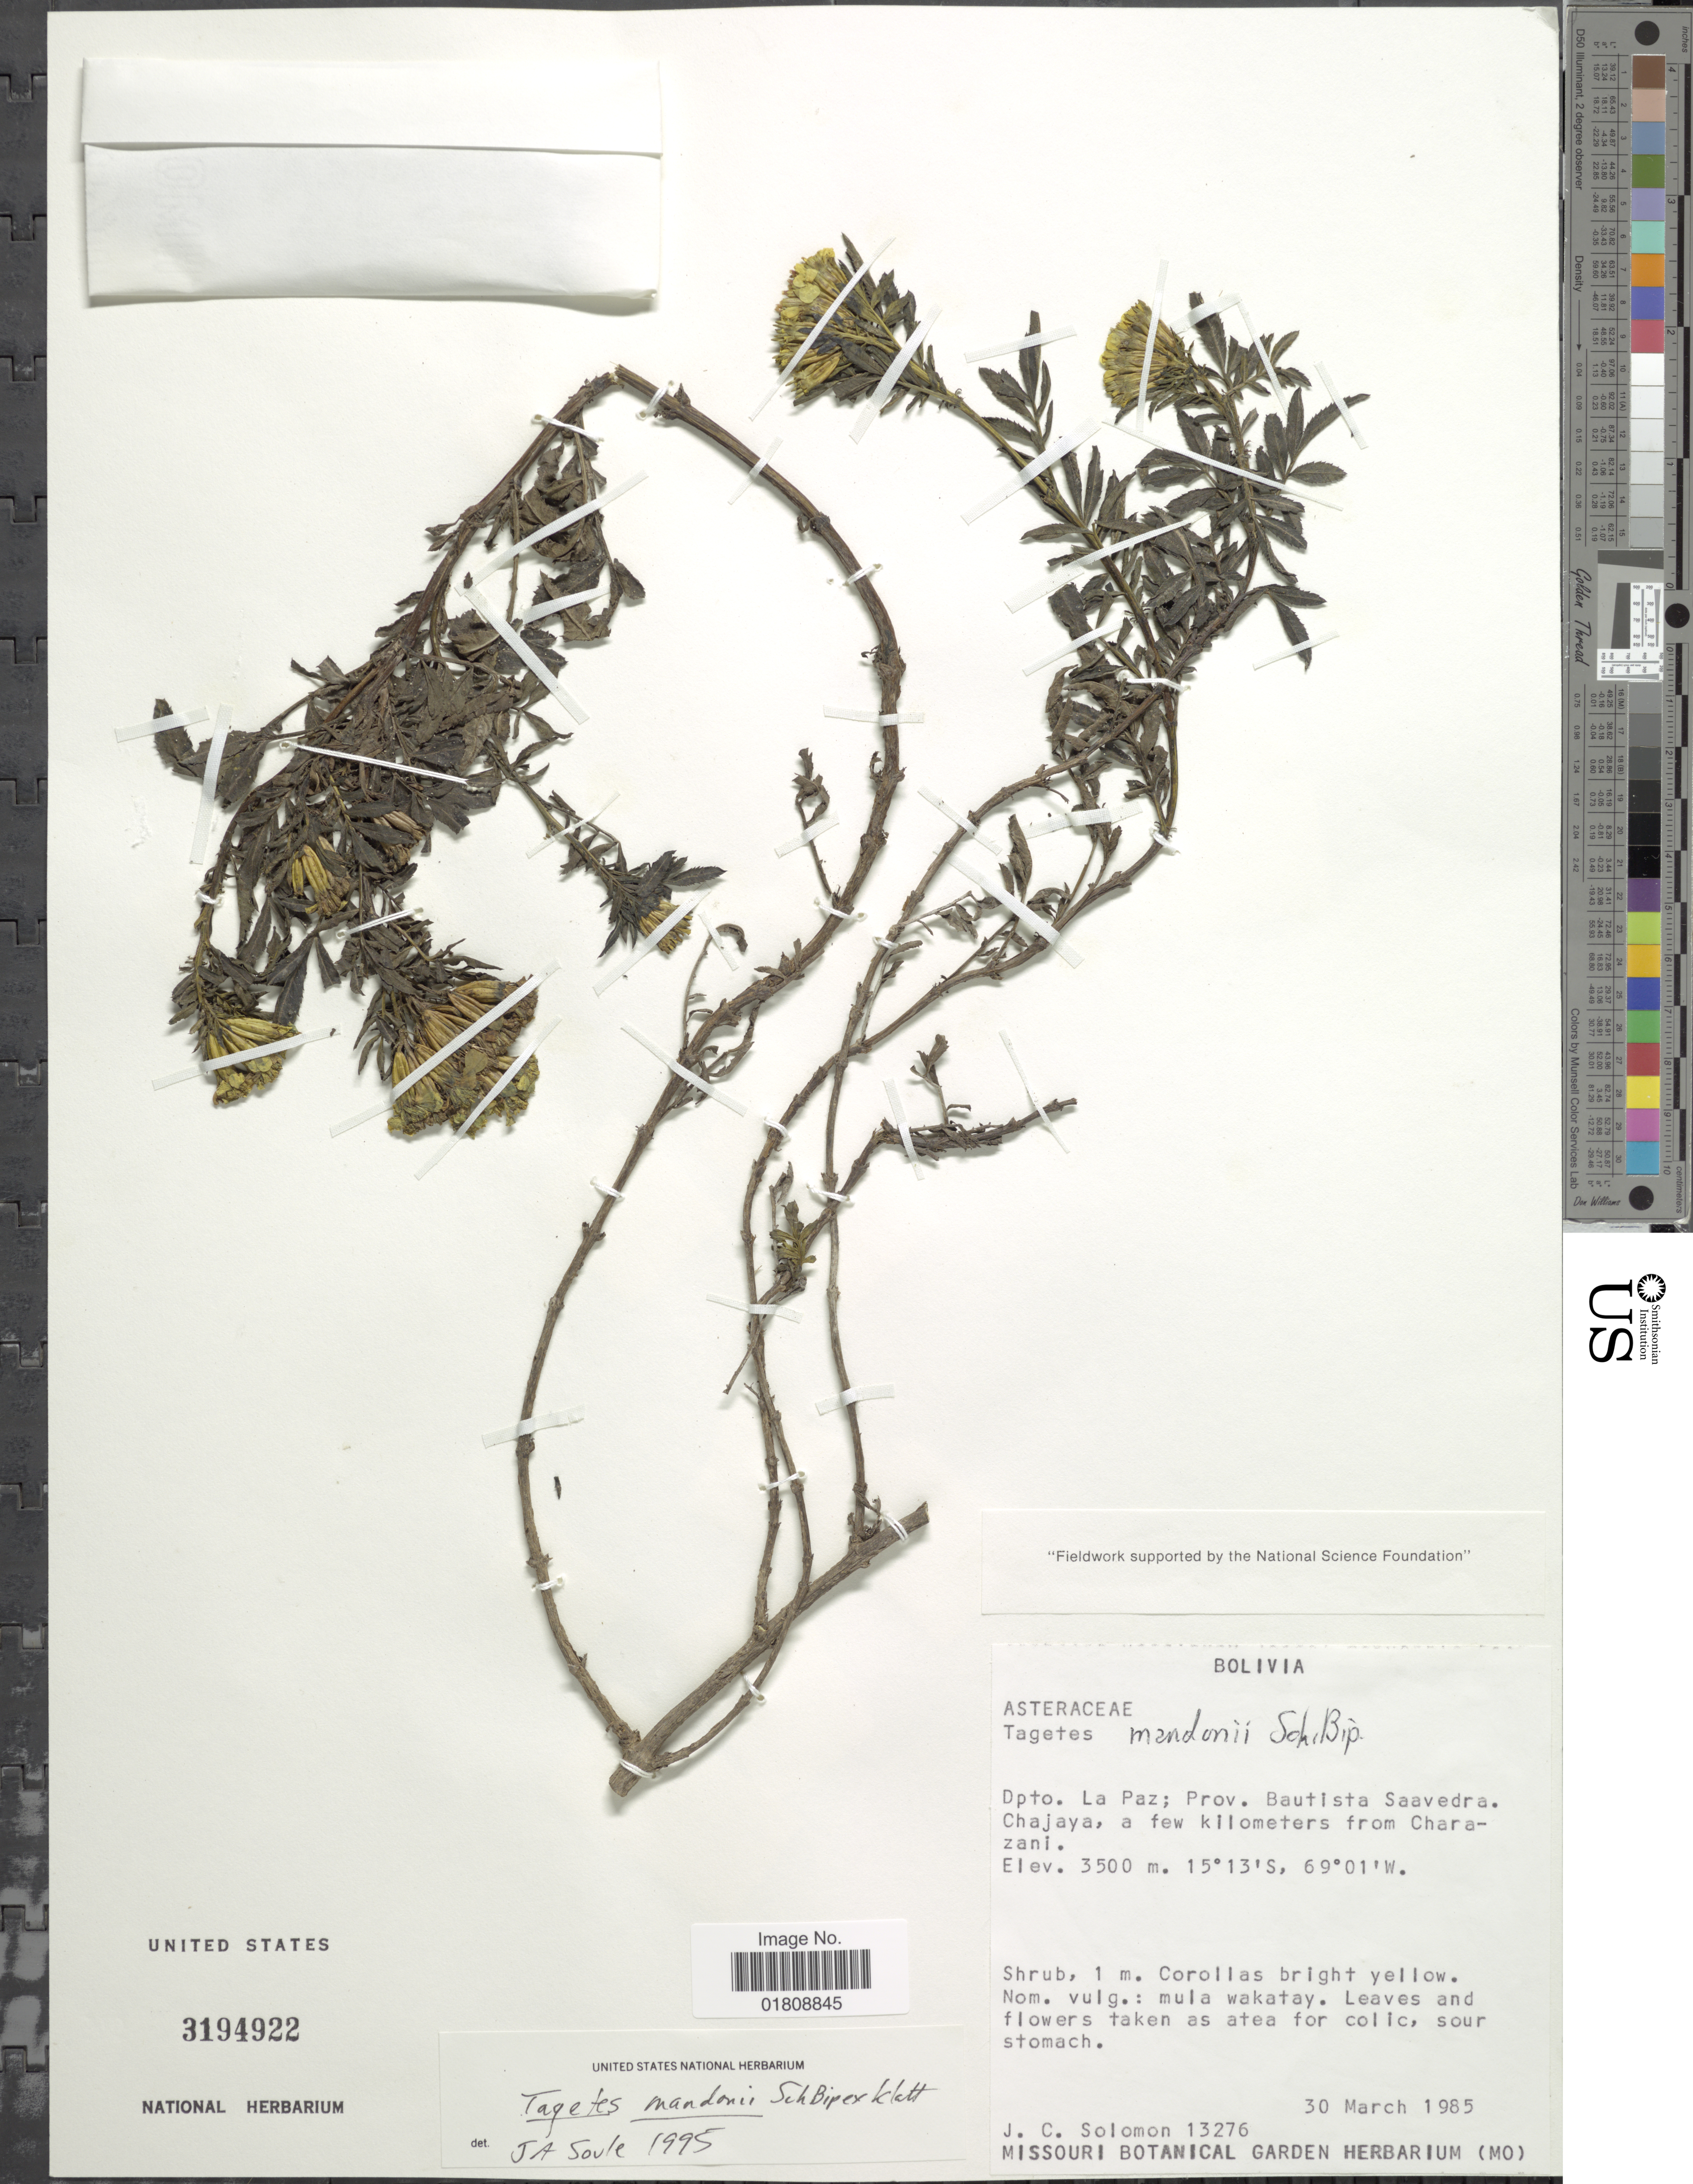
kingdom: Plantae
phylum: Tracheophyta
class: Magnoliopsida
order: Asterales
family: Asteraceae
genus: Tagetes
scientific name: Tagetes mandonii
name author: Sch. Bip. ex Klatt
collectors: J. C. Solomon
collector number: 13276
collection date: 1985-03-30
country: Bolivia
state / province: La Paz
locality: Prov. Bautista Saavedra. Chajaya, a few kilometers from Charazani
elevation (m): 3500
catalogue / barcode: US 3194922